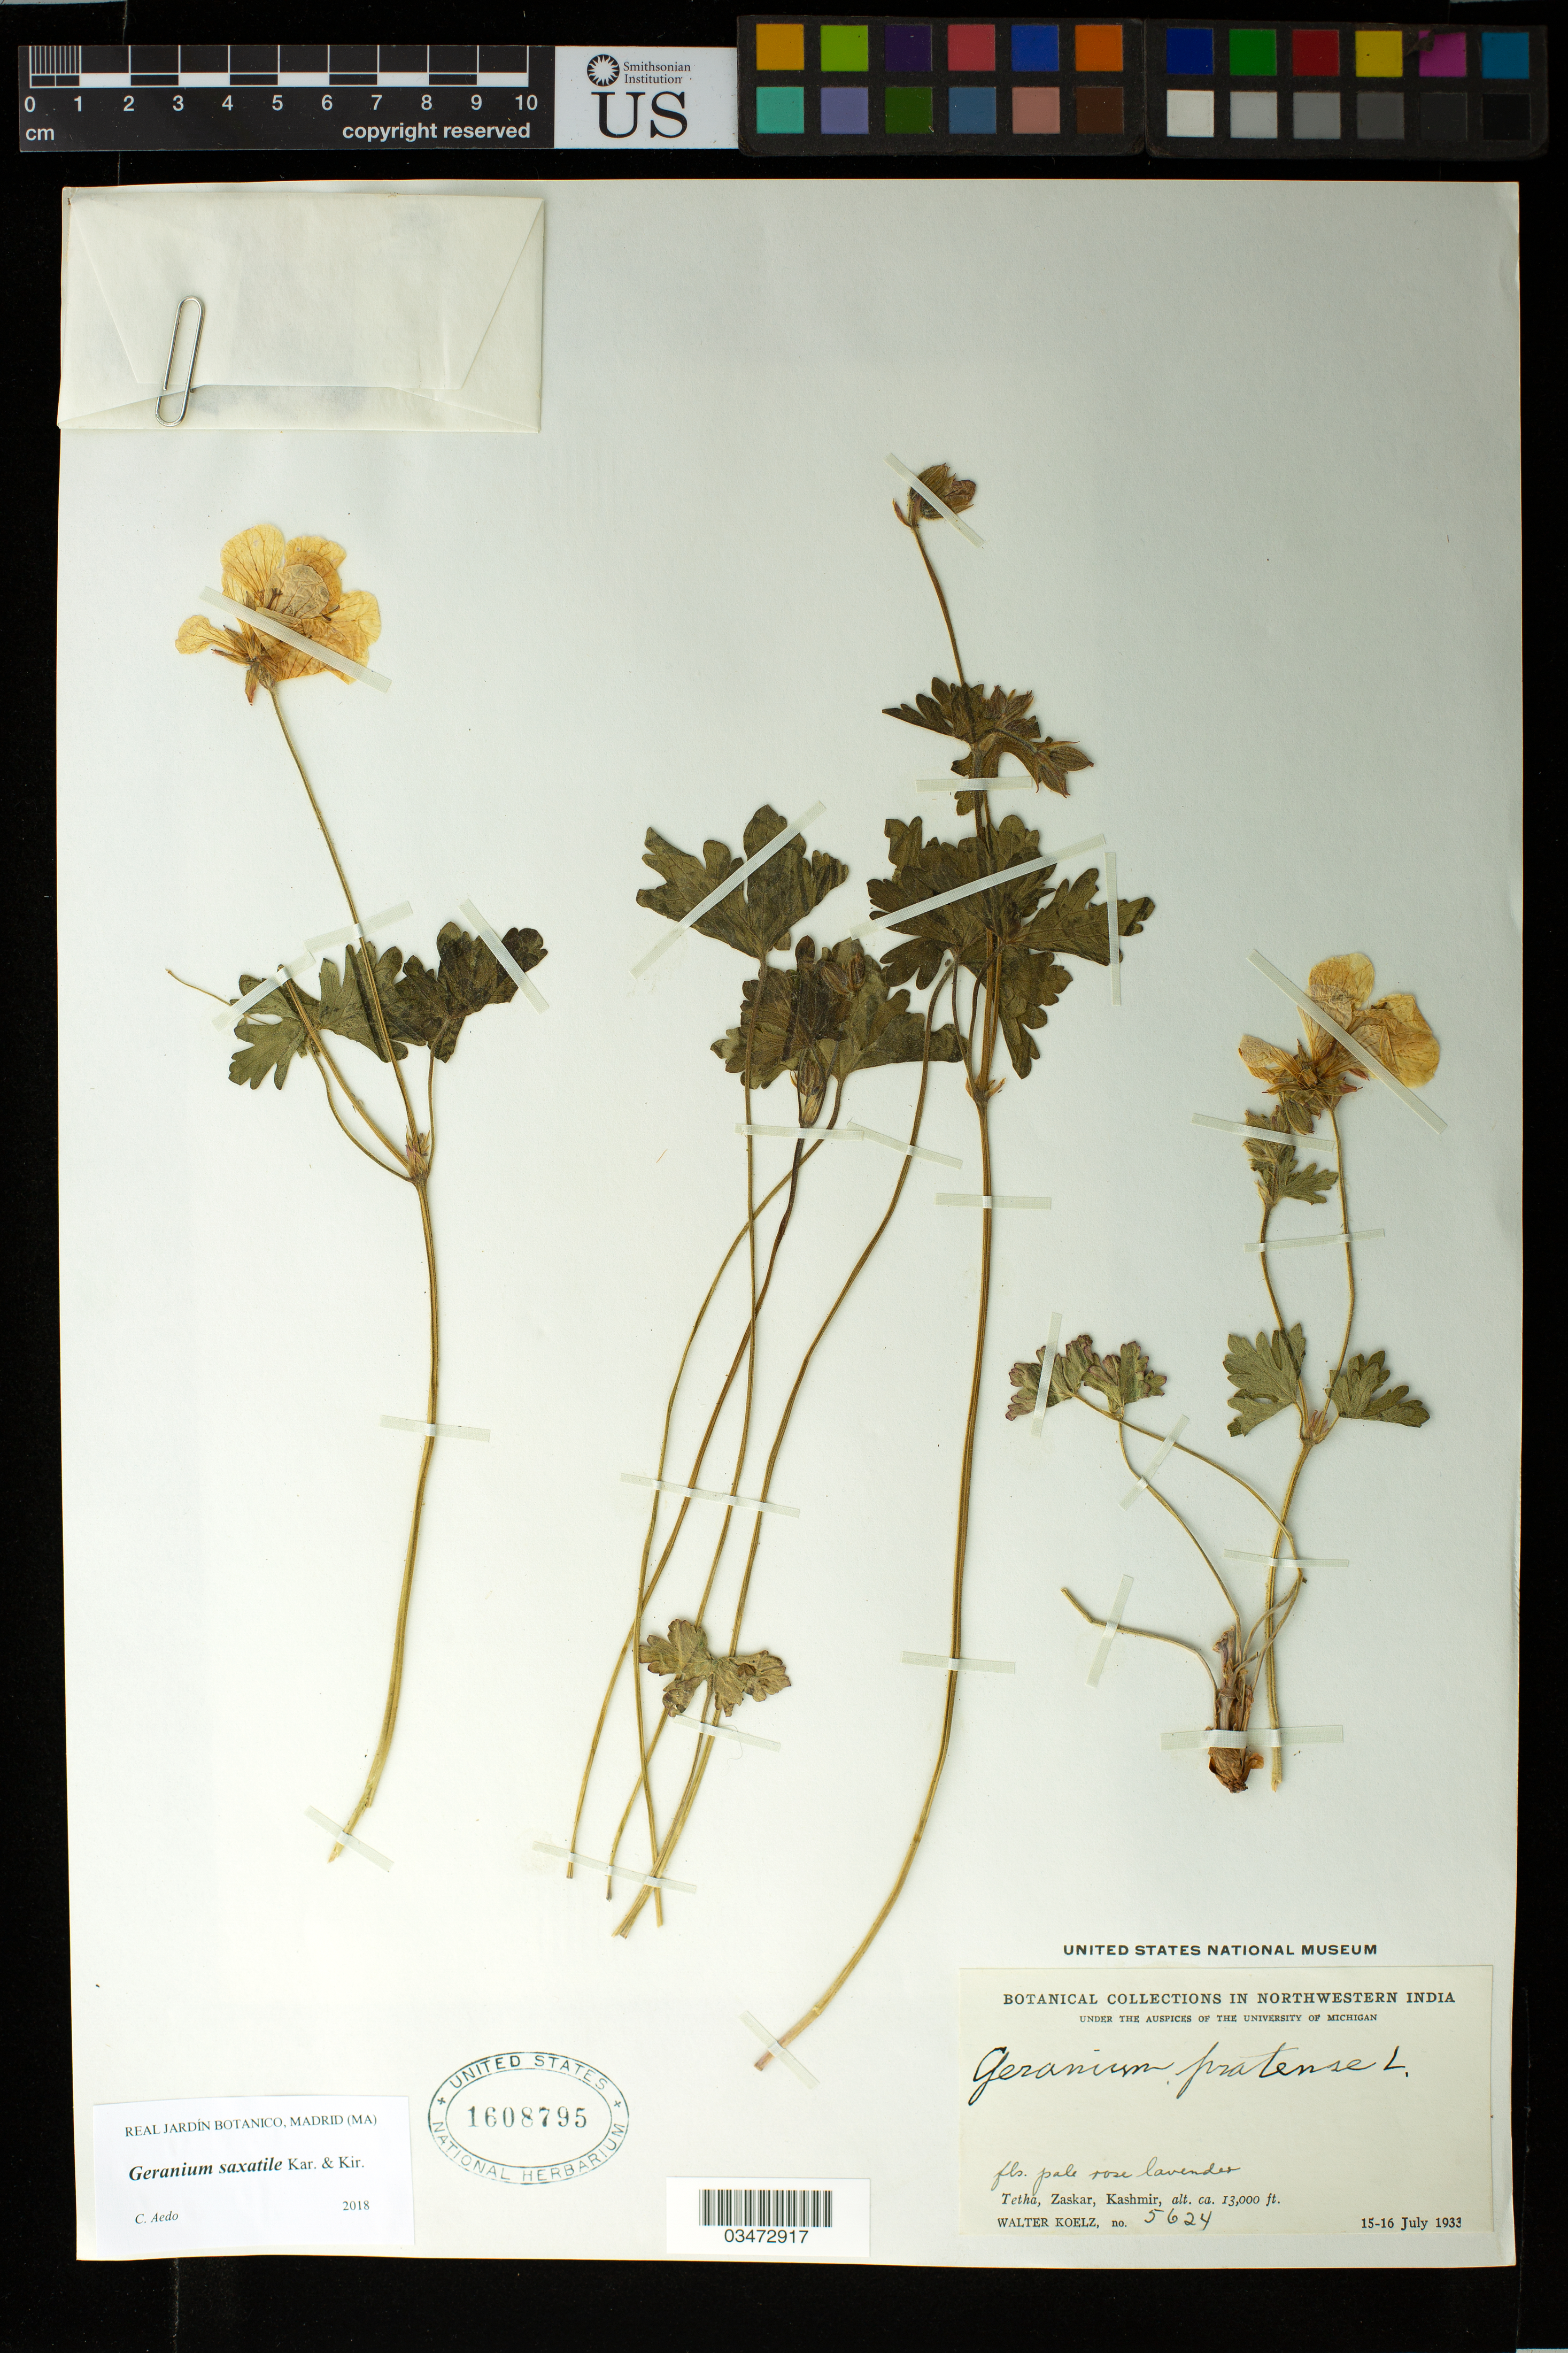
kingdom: Plantae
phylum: Tracheophyta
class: Magnoliopsida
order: Geraniales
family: Geraniaceae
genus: Geranium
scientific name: Geranium saxatile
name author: Kar. & Kir.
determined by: Aedo, C.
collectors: W. N. Koelz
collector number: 5624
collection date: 1933-07-15/1933-07-16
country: India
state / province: Jammu and Kashmir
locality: Northwestern India, Tetha, Zaskar, Kashmir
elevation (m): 3962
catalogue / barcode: US 1608795